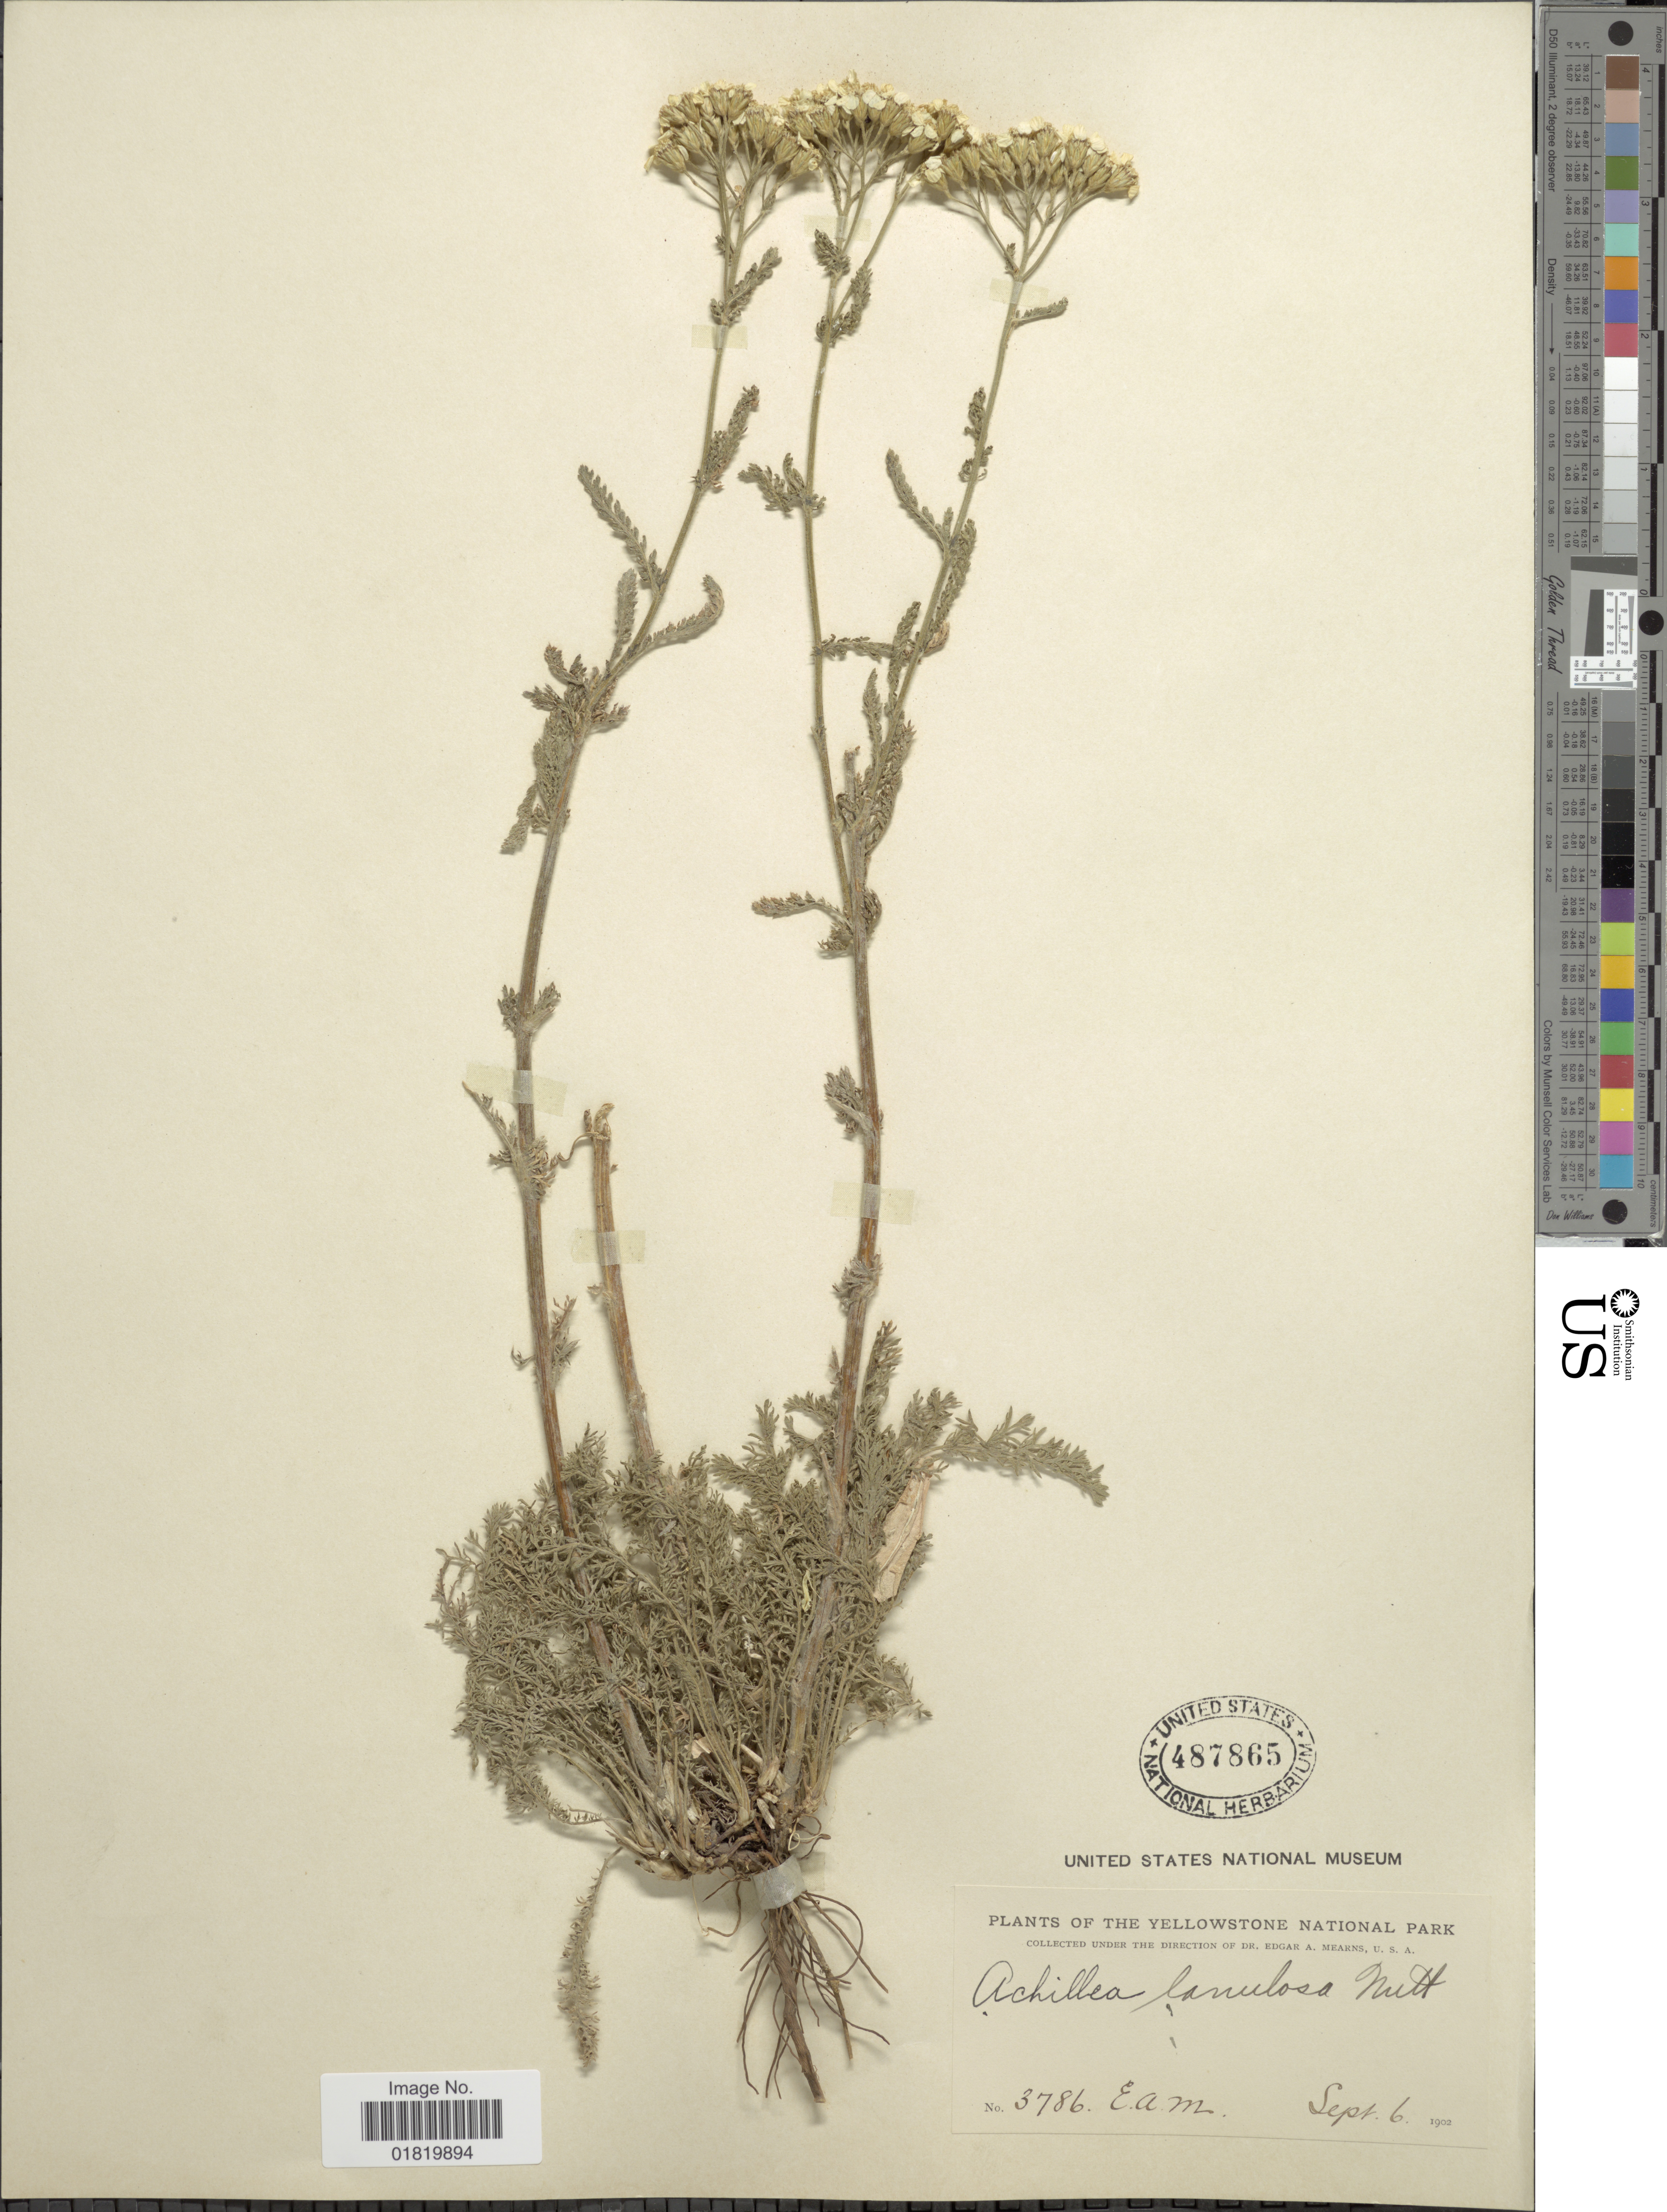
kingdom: Plantae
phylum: Tracheophyta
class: Magnoliopsida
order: Asterales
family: Asteraceae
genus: Achillea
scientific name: Achillea lanulosa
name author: Nutt.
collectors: E. A. Mearns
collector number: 3786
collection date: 1902-09-06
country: United States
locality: Yellowstone National Park.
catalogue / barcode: US 487865